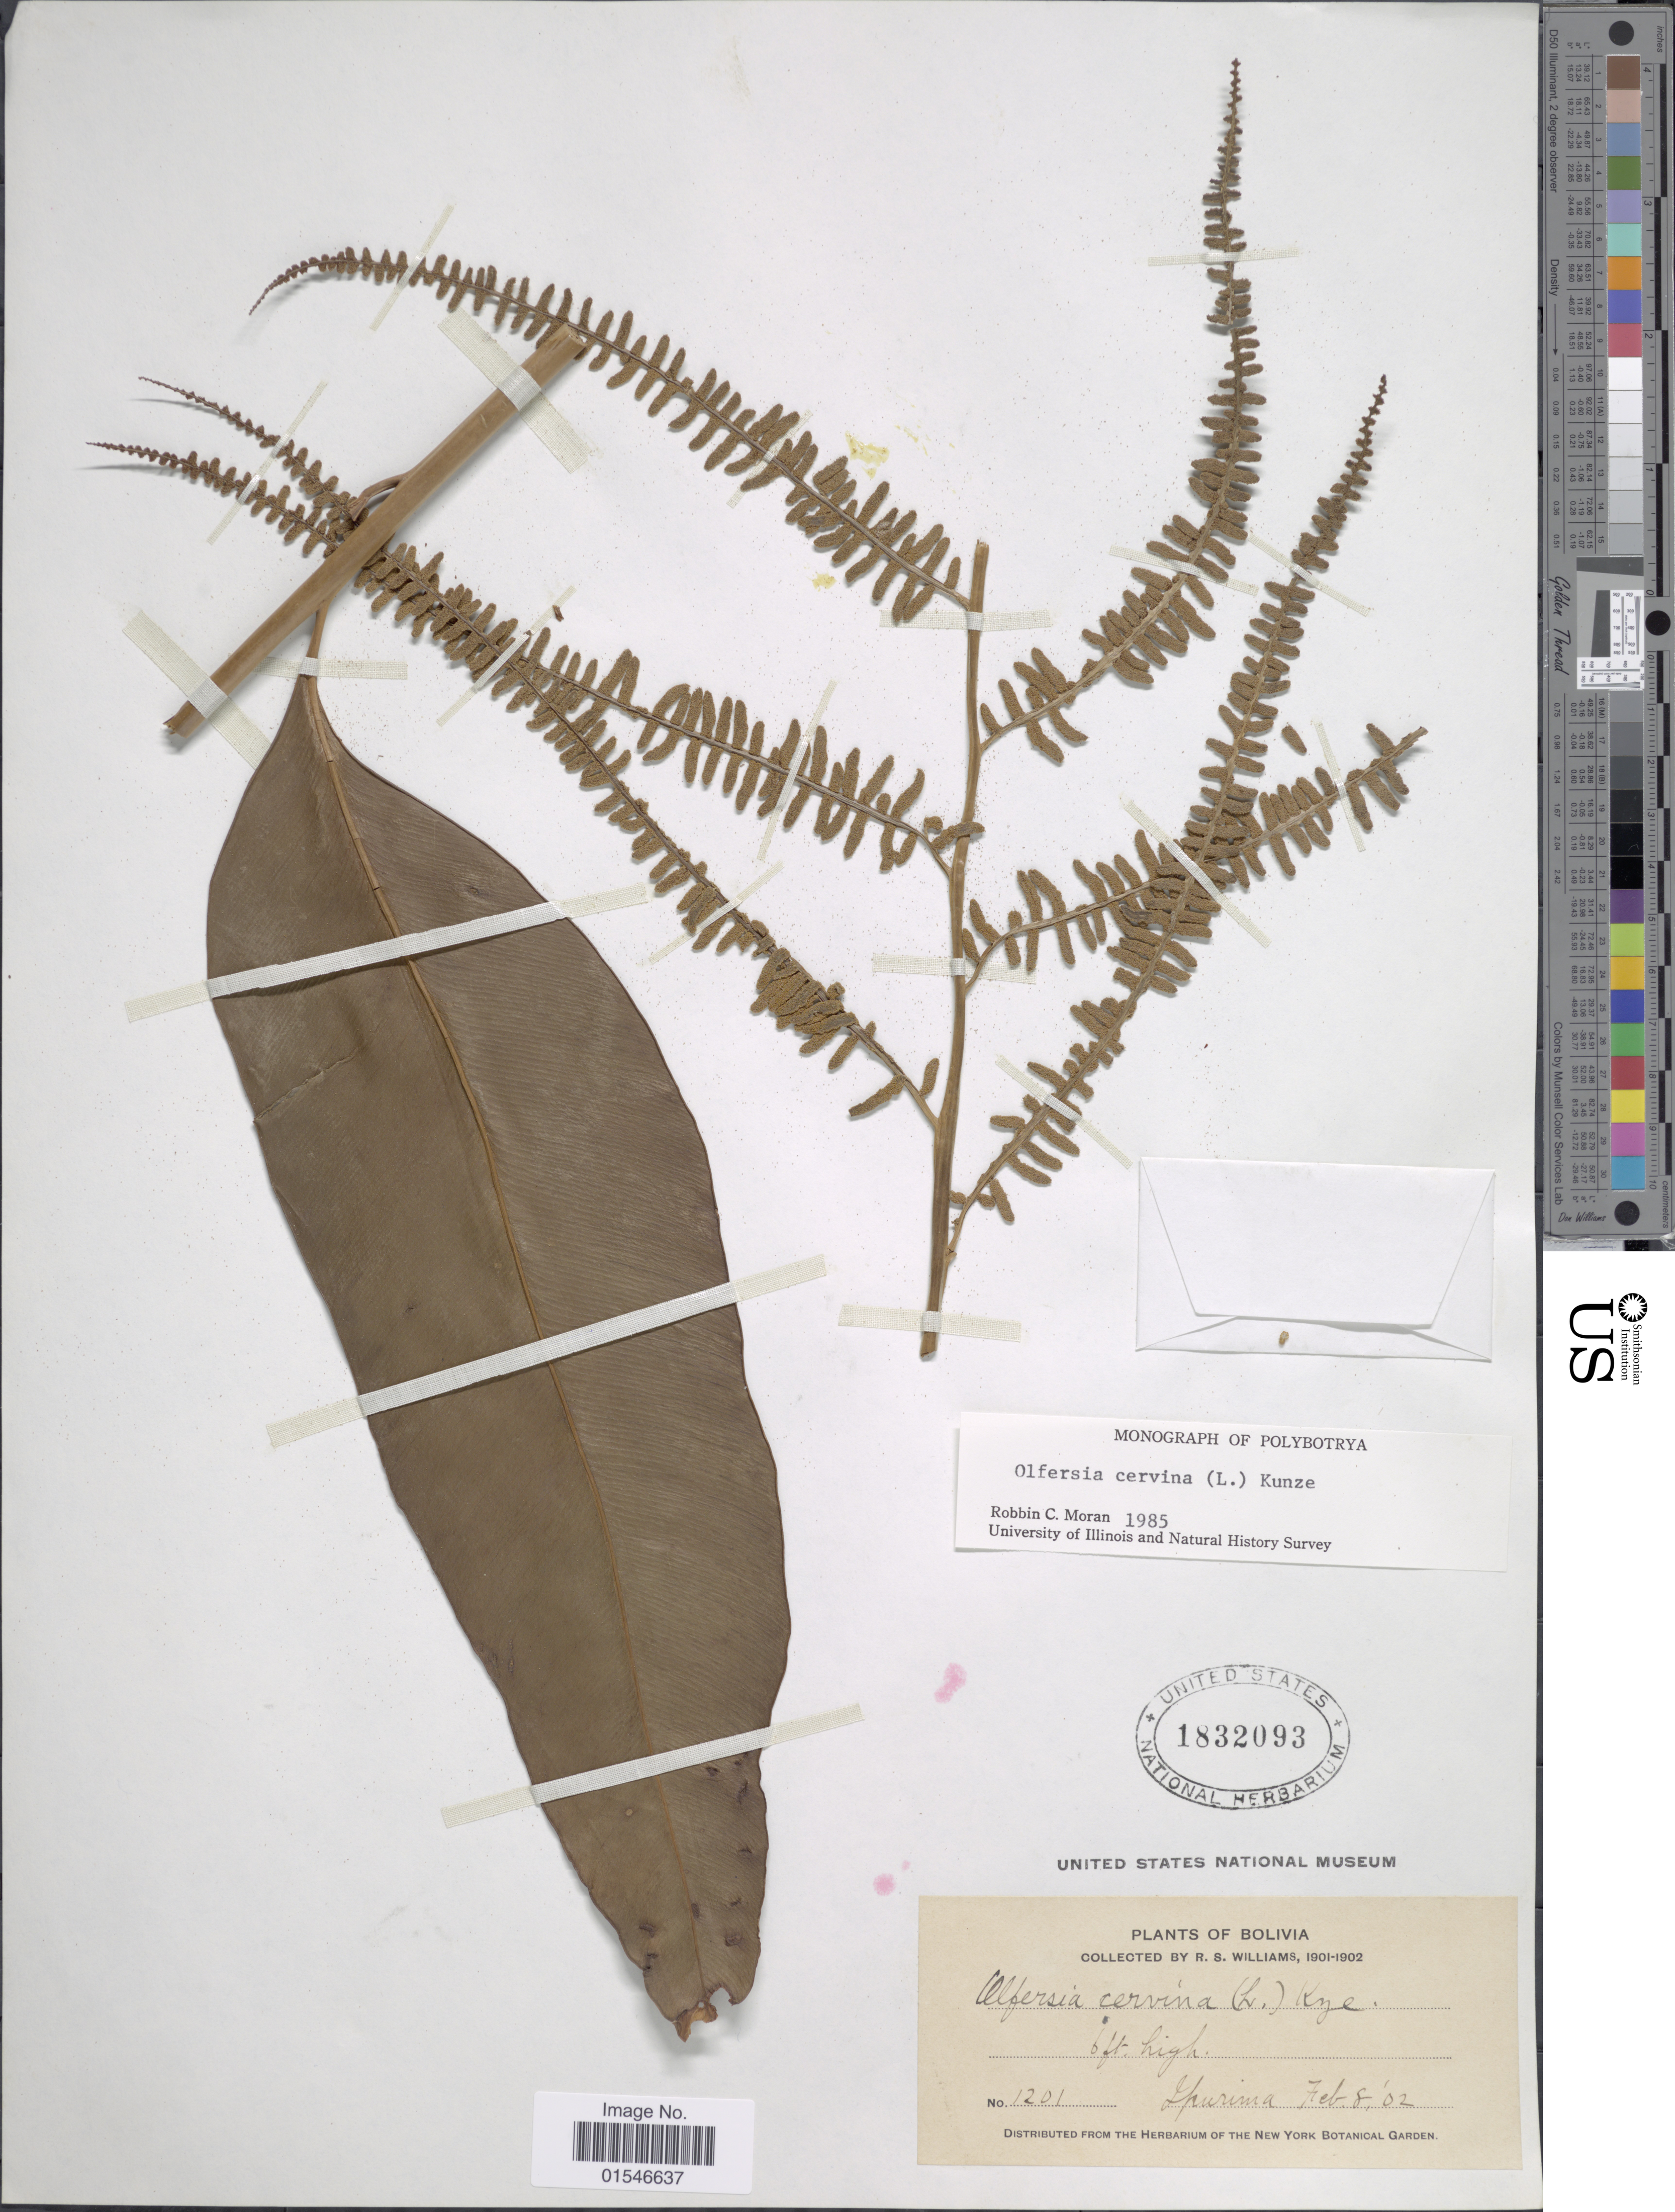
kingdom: Plantae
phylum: Tracheophyta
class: Polypodiopsida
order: Polypodiales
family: Dryopteridaceae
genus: Olfersia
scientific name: Olfersia cervina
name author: (L.) Kunze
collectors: R. S. Williams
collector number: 1201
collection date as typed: Feb. 8, '02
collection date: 1902-02-08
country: Bolivia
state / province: La Paz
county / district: Franz Tamayo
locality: Ipurama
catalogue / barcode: US 1832093